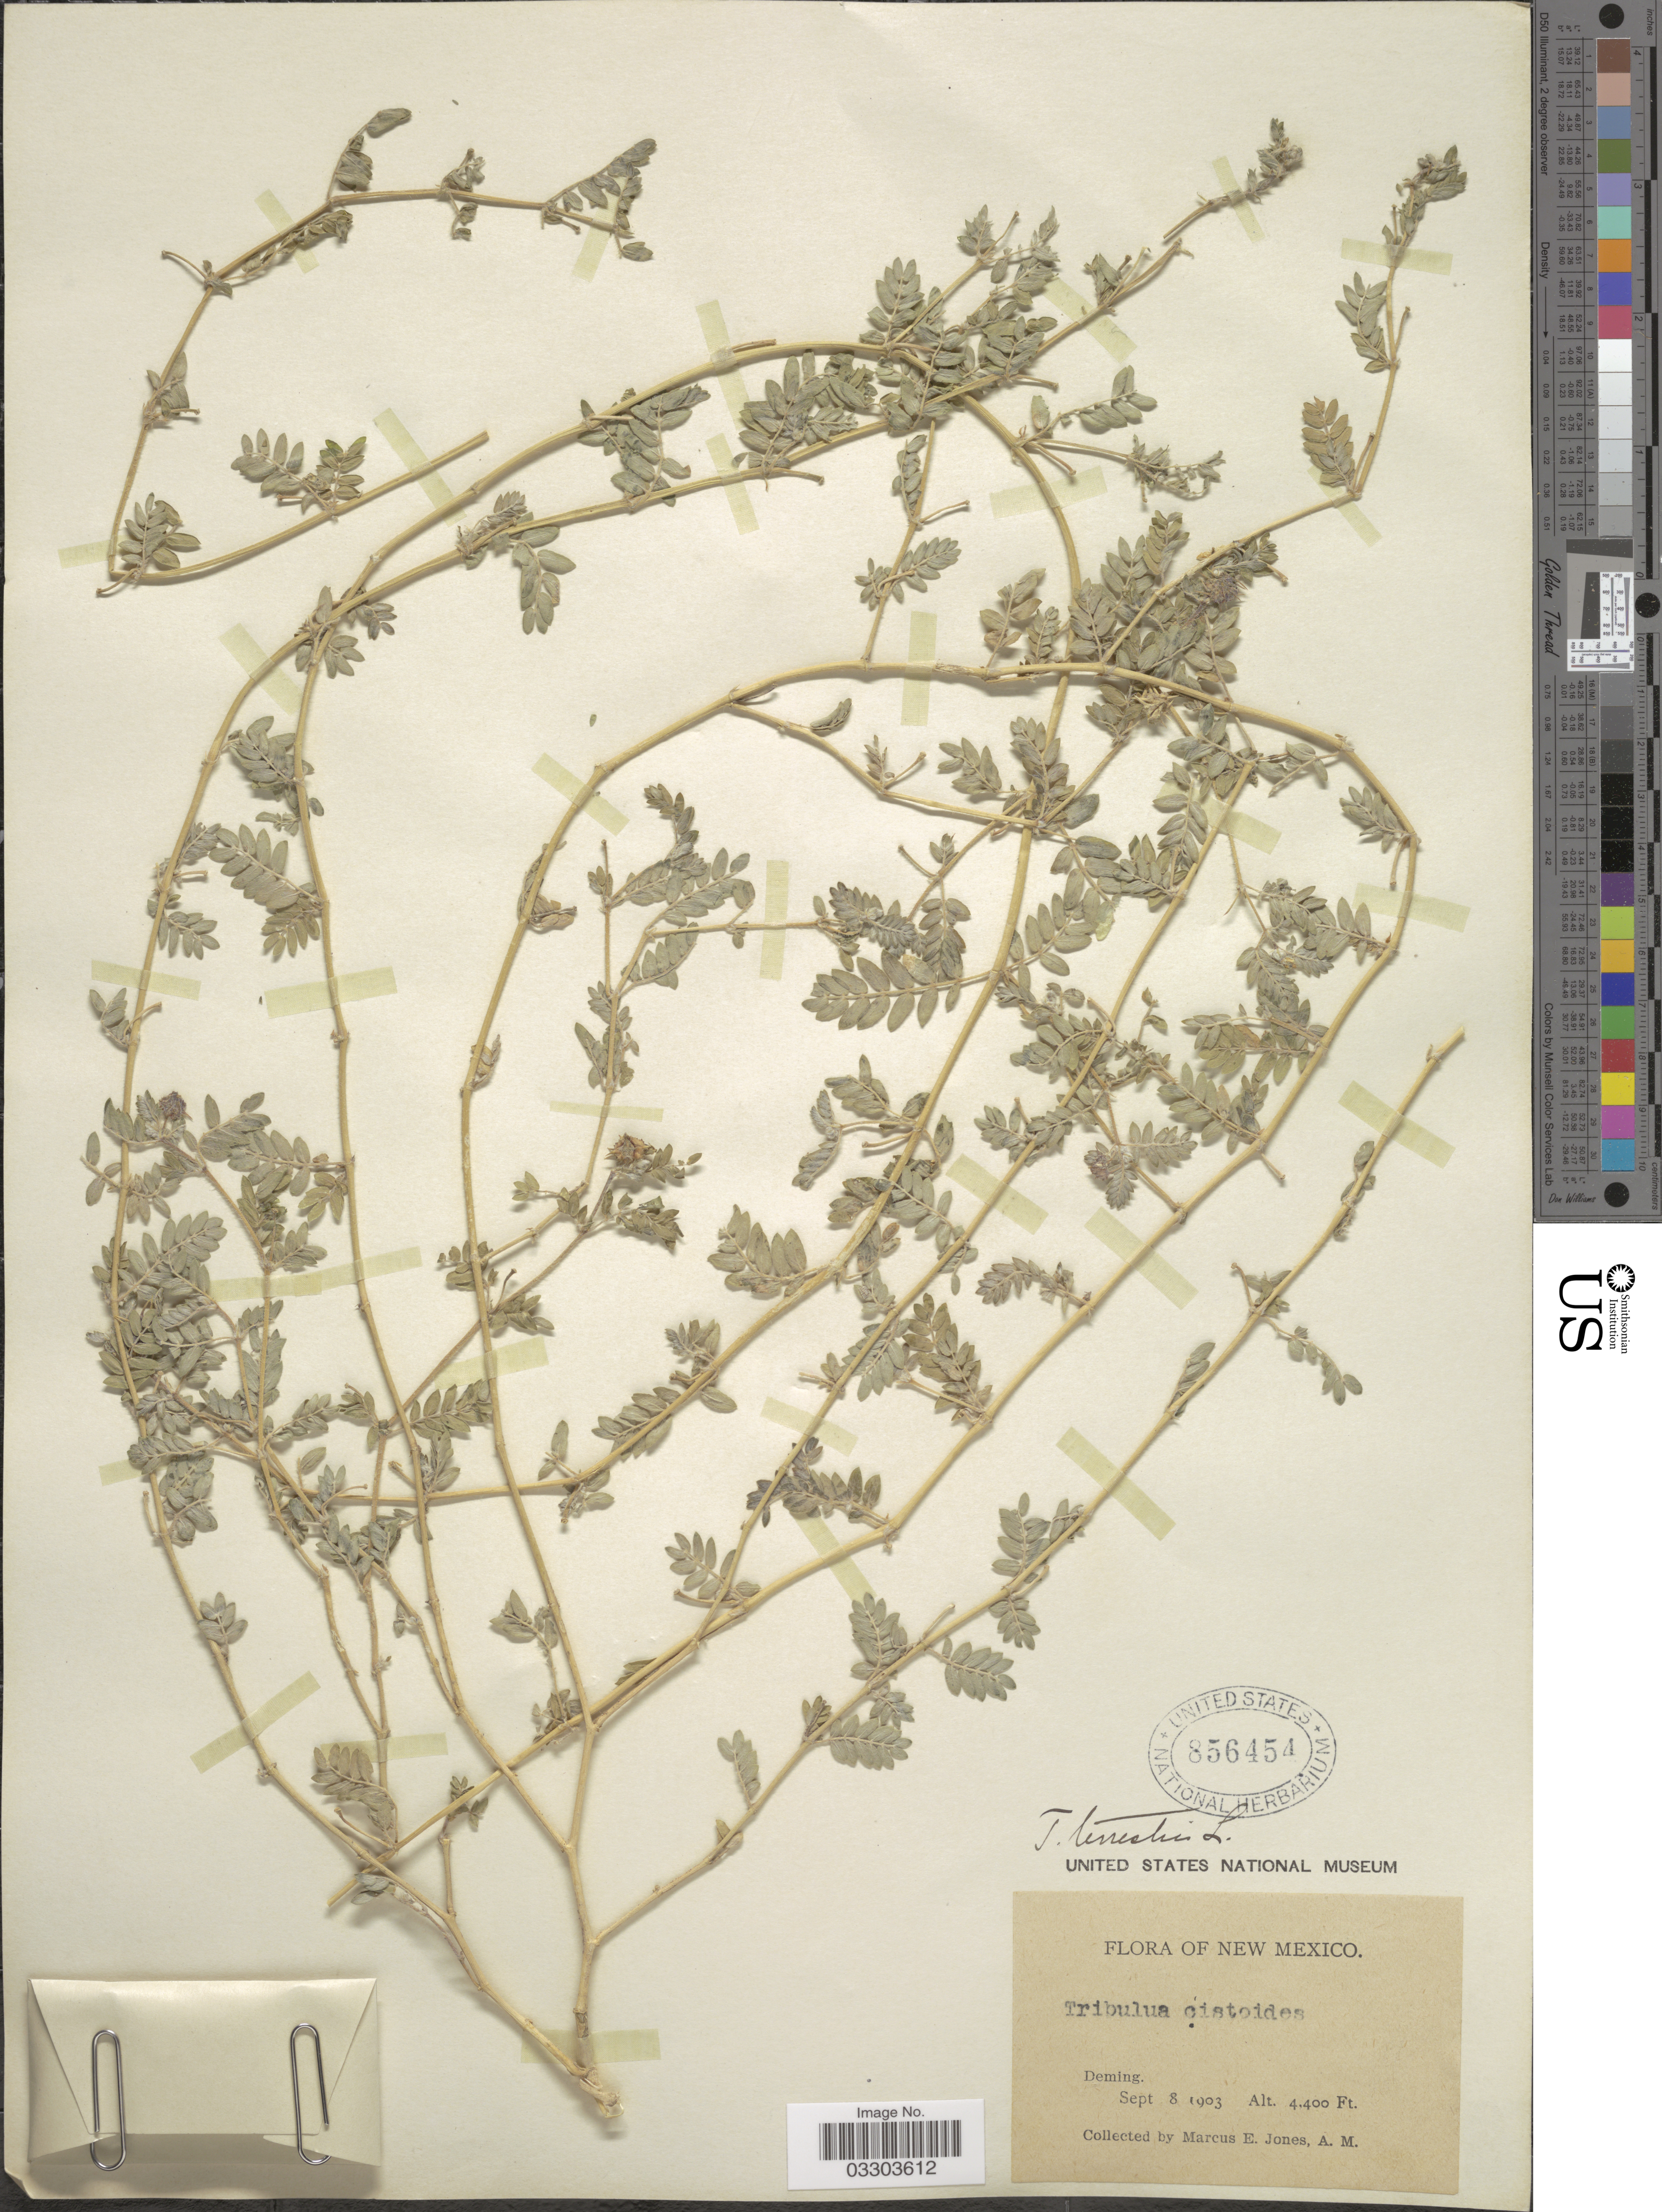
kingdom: Plantae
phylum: Tracheophyta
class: Magnoliopsida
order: Zygophyllales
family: Zygophyllaceae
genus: Tribulus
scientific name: Tribulus terrestris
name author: L.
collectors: M. E. Jones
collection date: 1903-09-08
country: United States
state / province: New Mexico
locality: Deming.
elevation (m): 1341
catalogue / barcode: US 856454